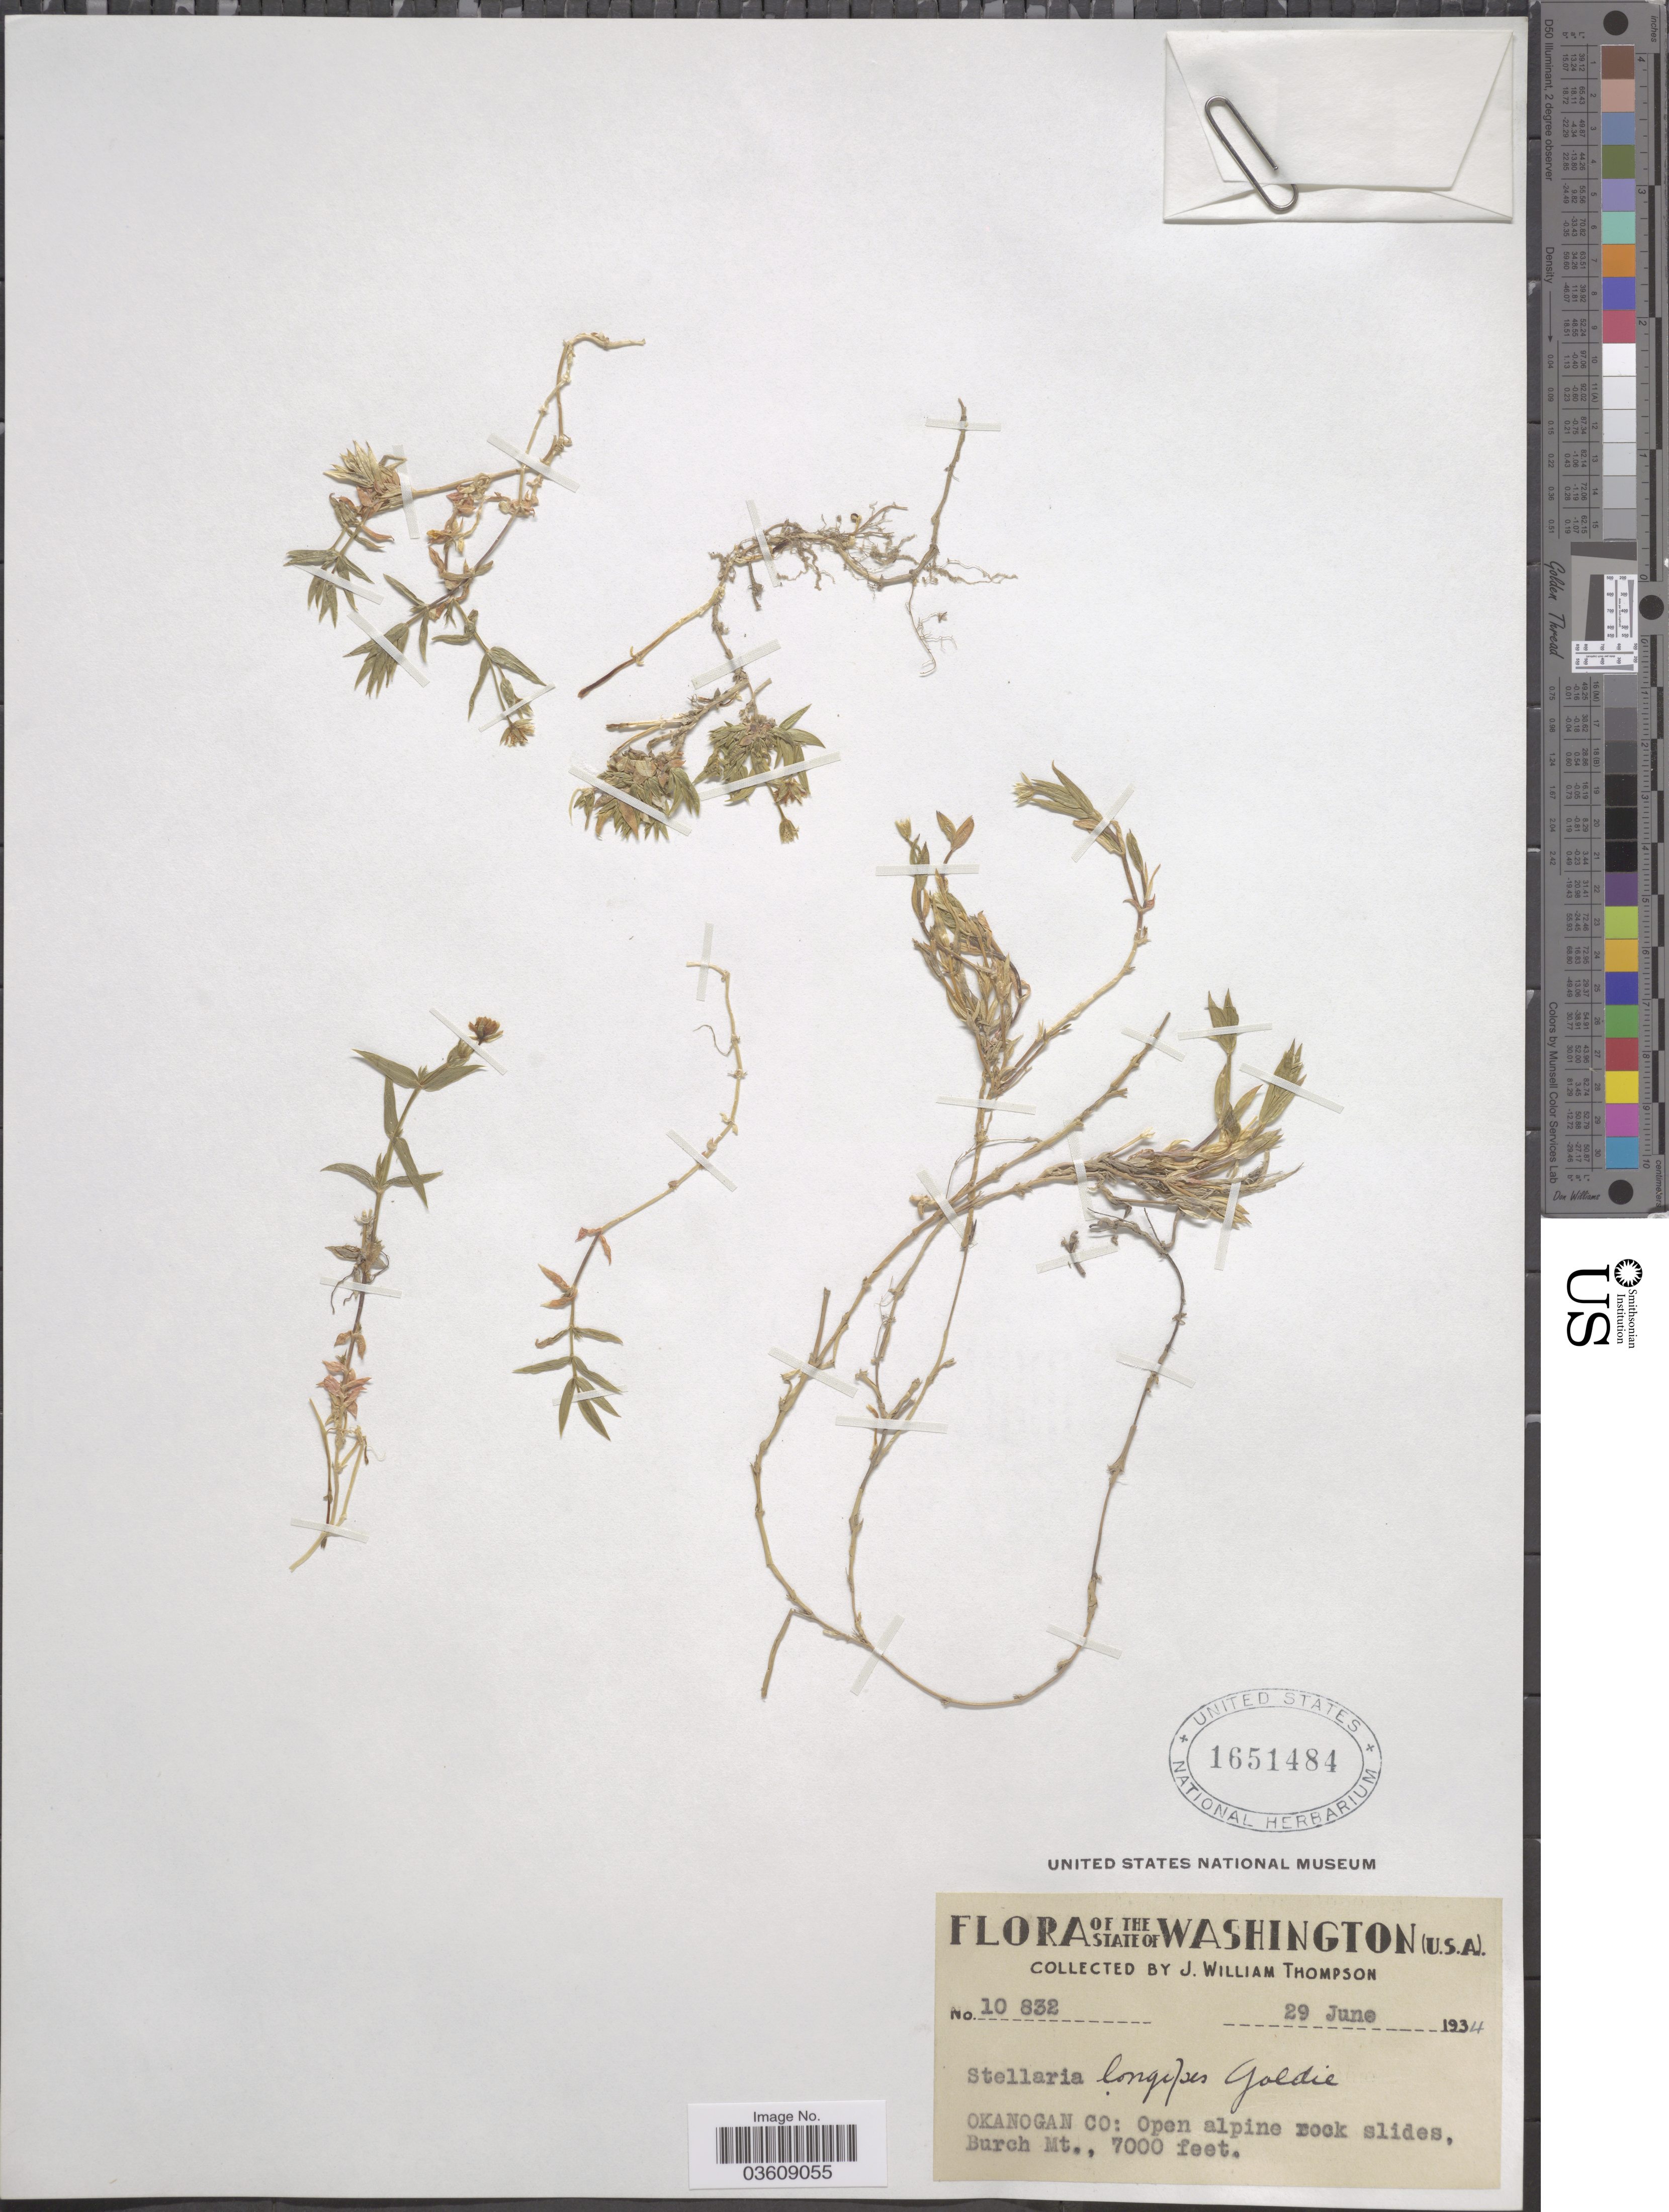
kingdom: Plantae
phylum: Tracheophyta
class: Magnoliopsida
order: Caryophyllales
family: Caryophyllaceae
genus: Stellaria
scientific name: Stellaria longipes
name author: Goldie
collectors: J. W. Thompson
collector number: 10832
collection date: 1934-06-29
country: United States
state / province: Washington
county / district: Okanogan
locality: Okanogan Co: Burch Mt.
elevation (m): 2134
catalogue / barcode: US 1651484